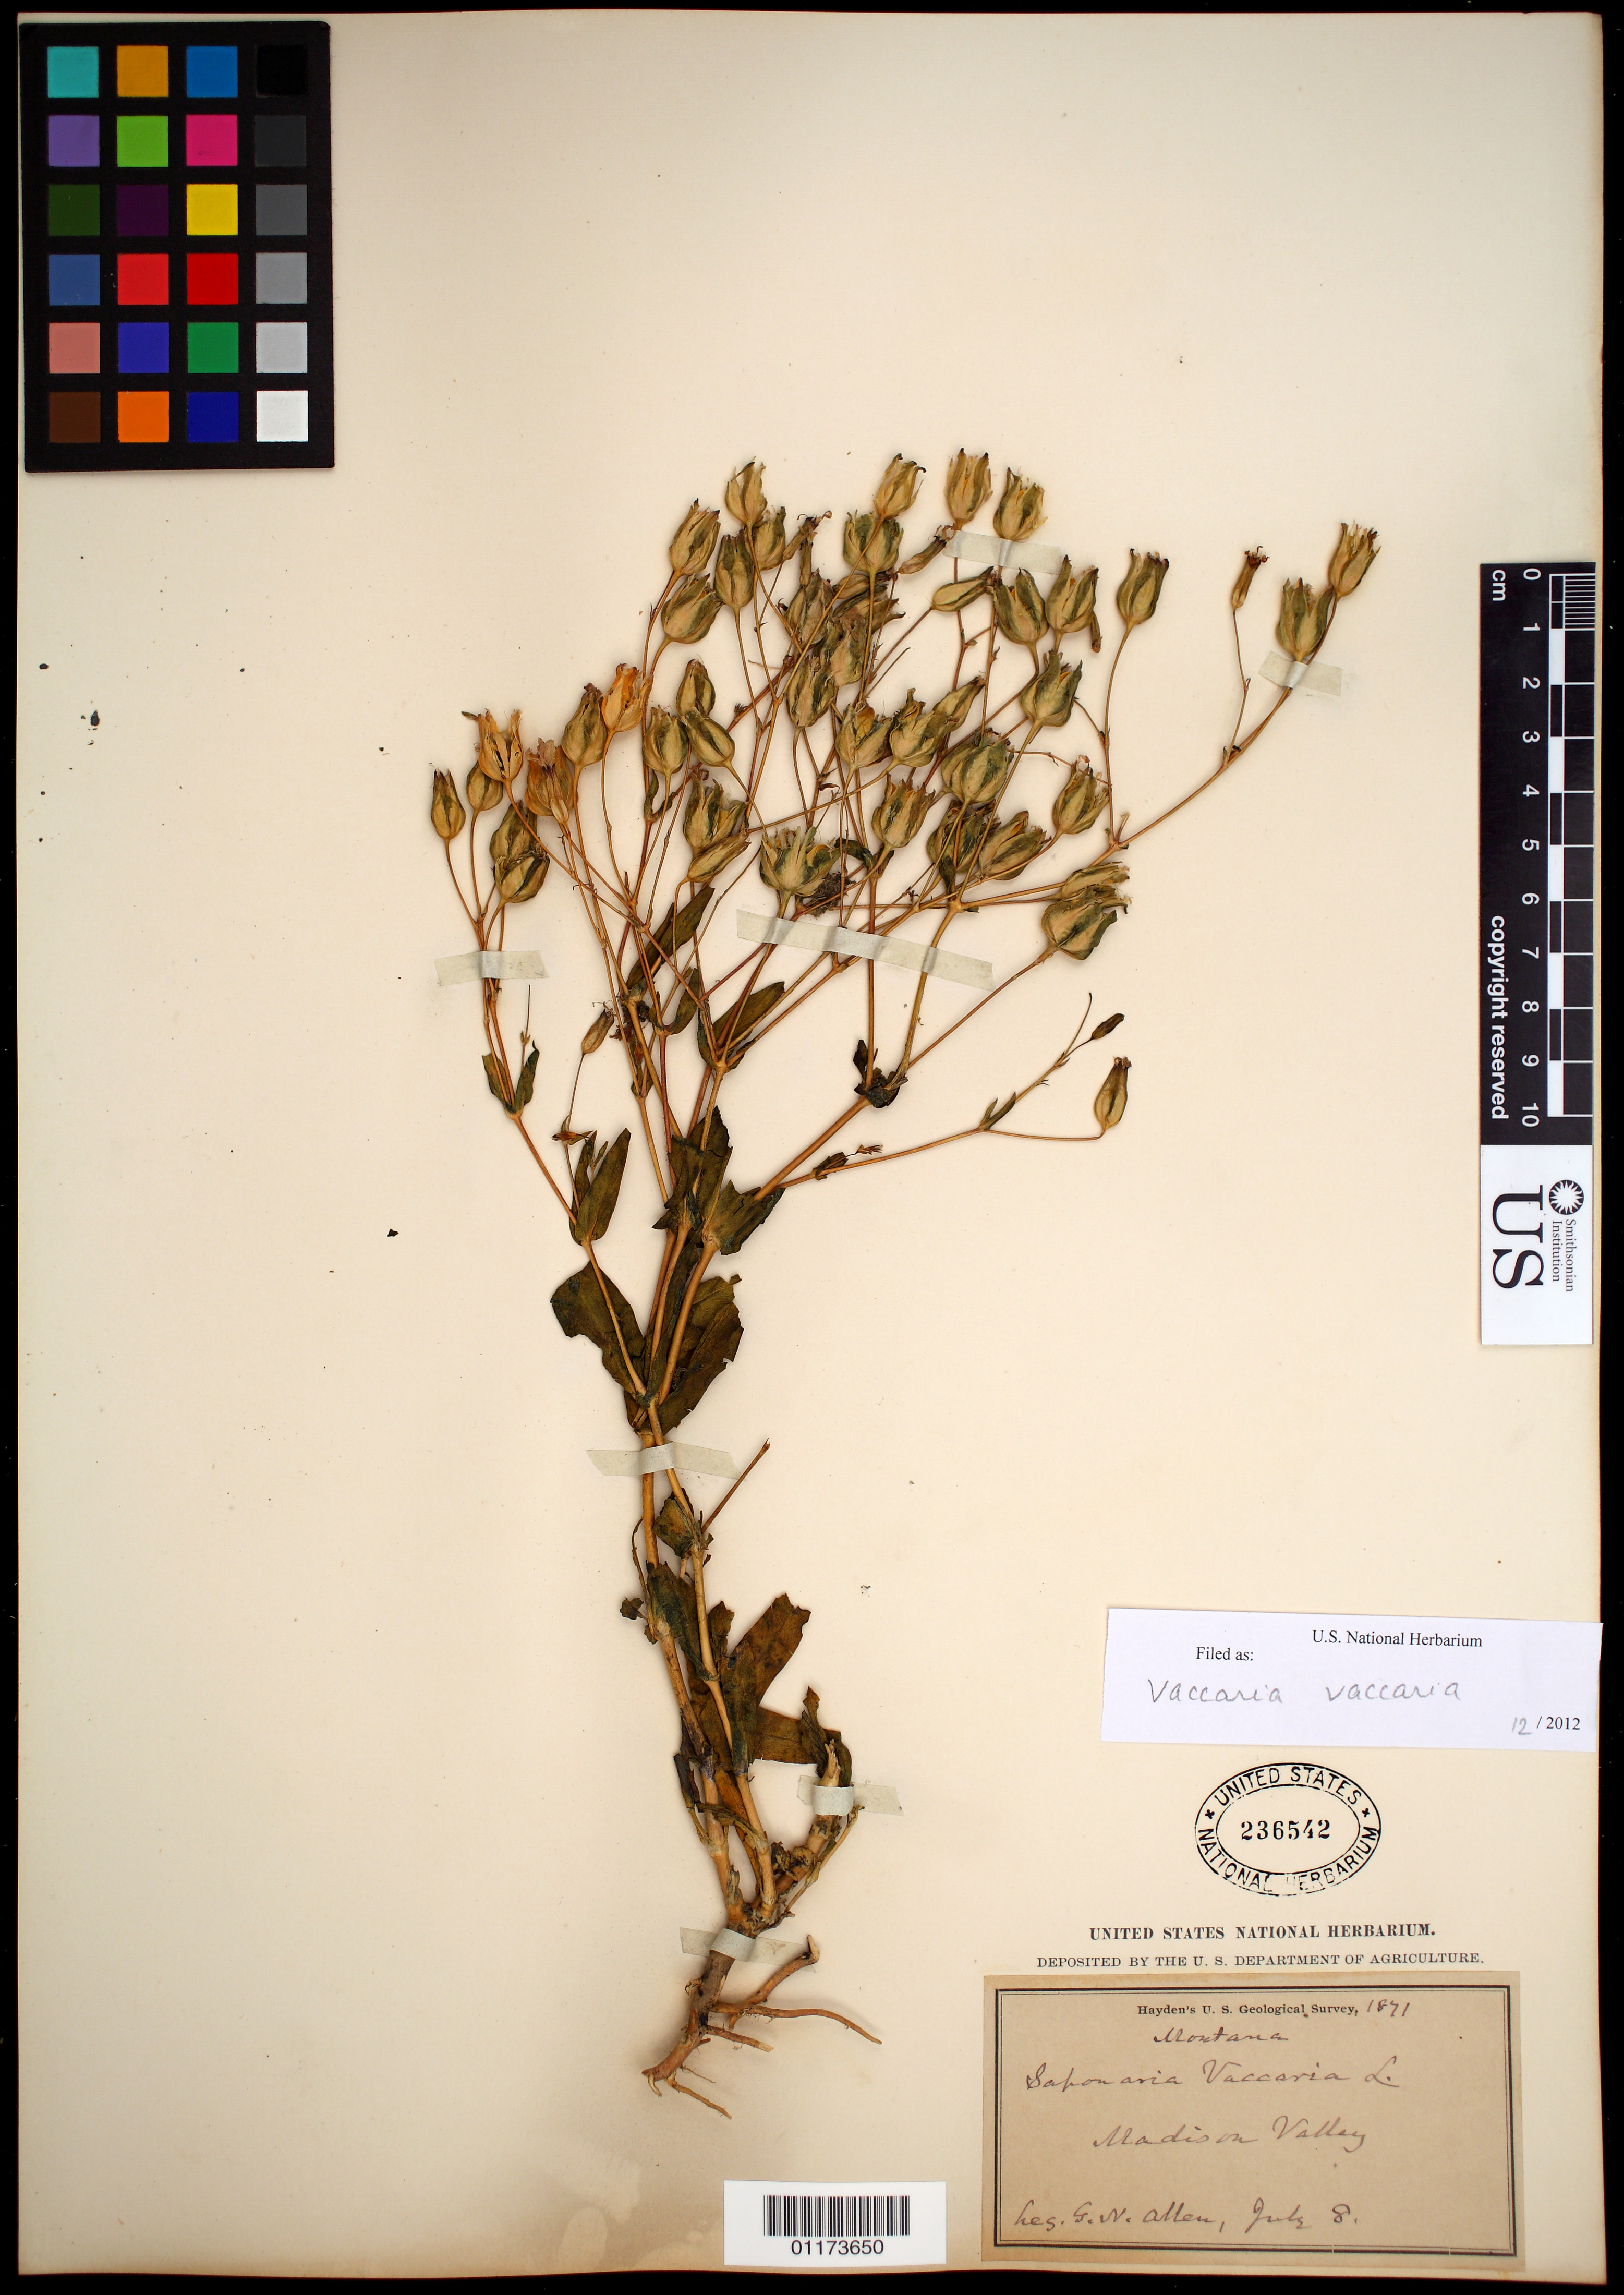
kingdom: Plantae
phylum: Tracheophyta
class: Magnoliopsida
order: Caryophyllales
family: Caryophyllaceae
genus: Gypsophila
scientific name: Gypsophila vaccaria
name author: (L.) Sm.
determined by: Strong, M. T., (US), Smithsonian Institution - National Museum of Natural History (UNITED STATES)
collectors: G. N. Allen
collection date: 1871-07-08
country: United States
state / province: Montana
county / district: Madison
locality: Madison Valley.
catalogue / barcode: US 236542